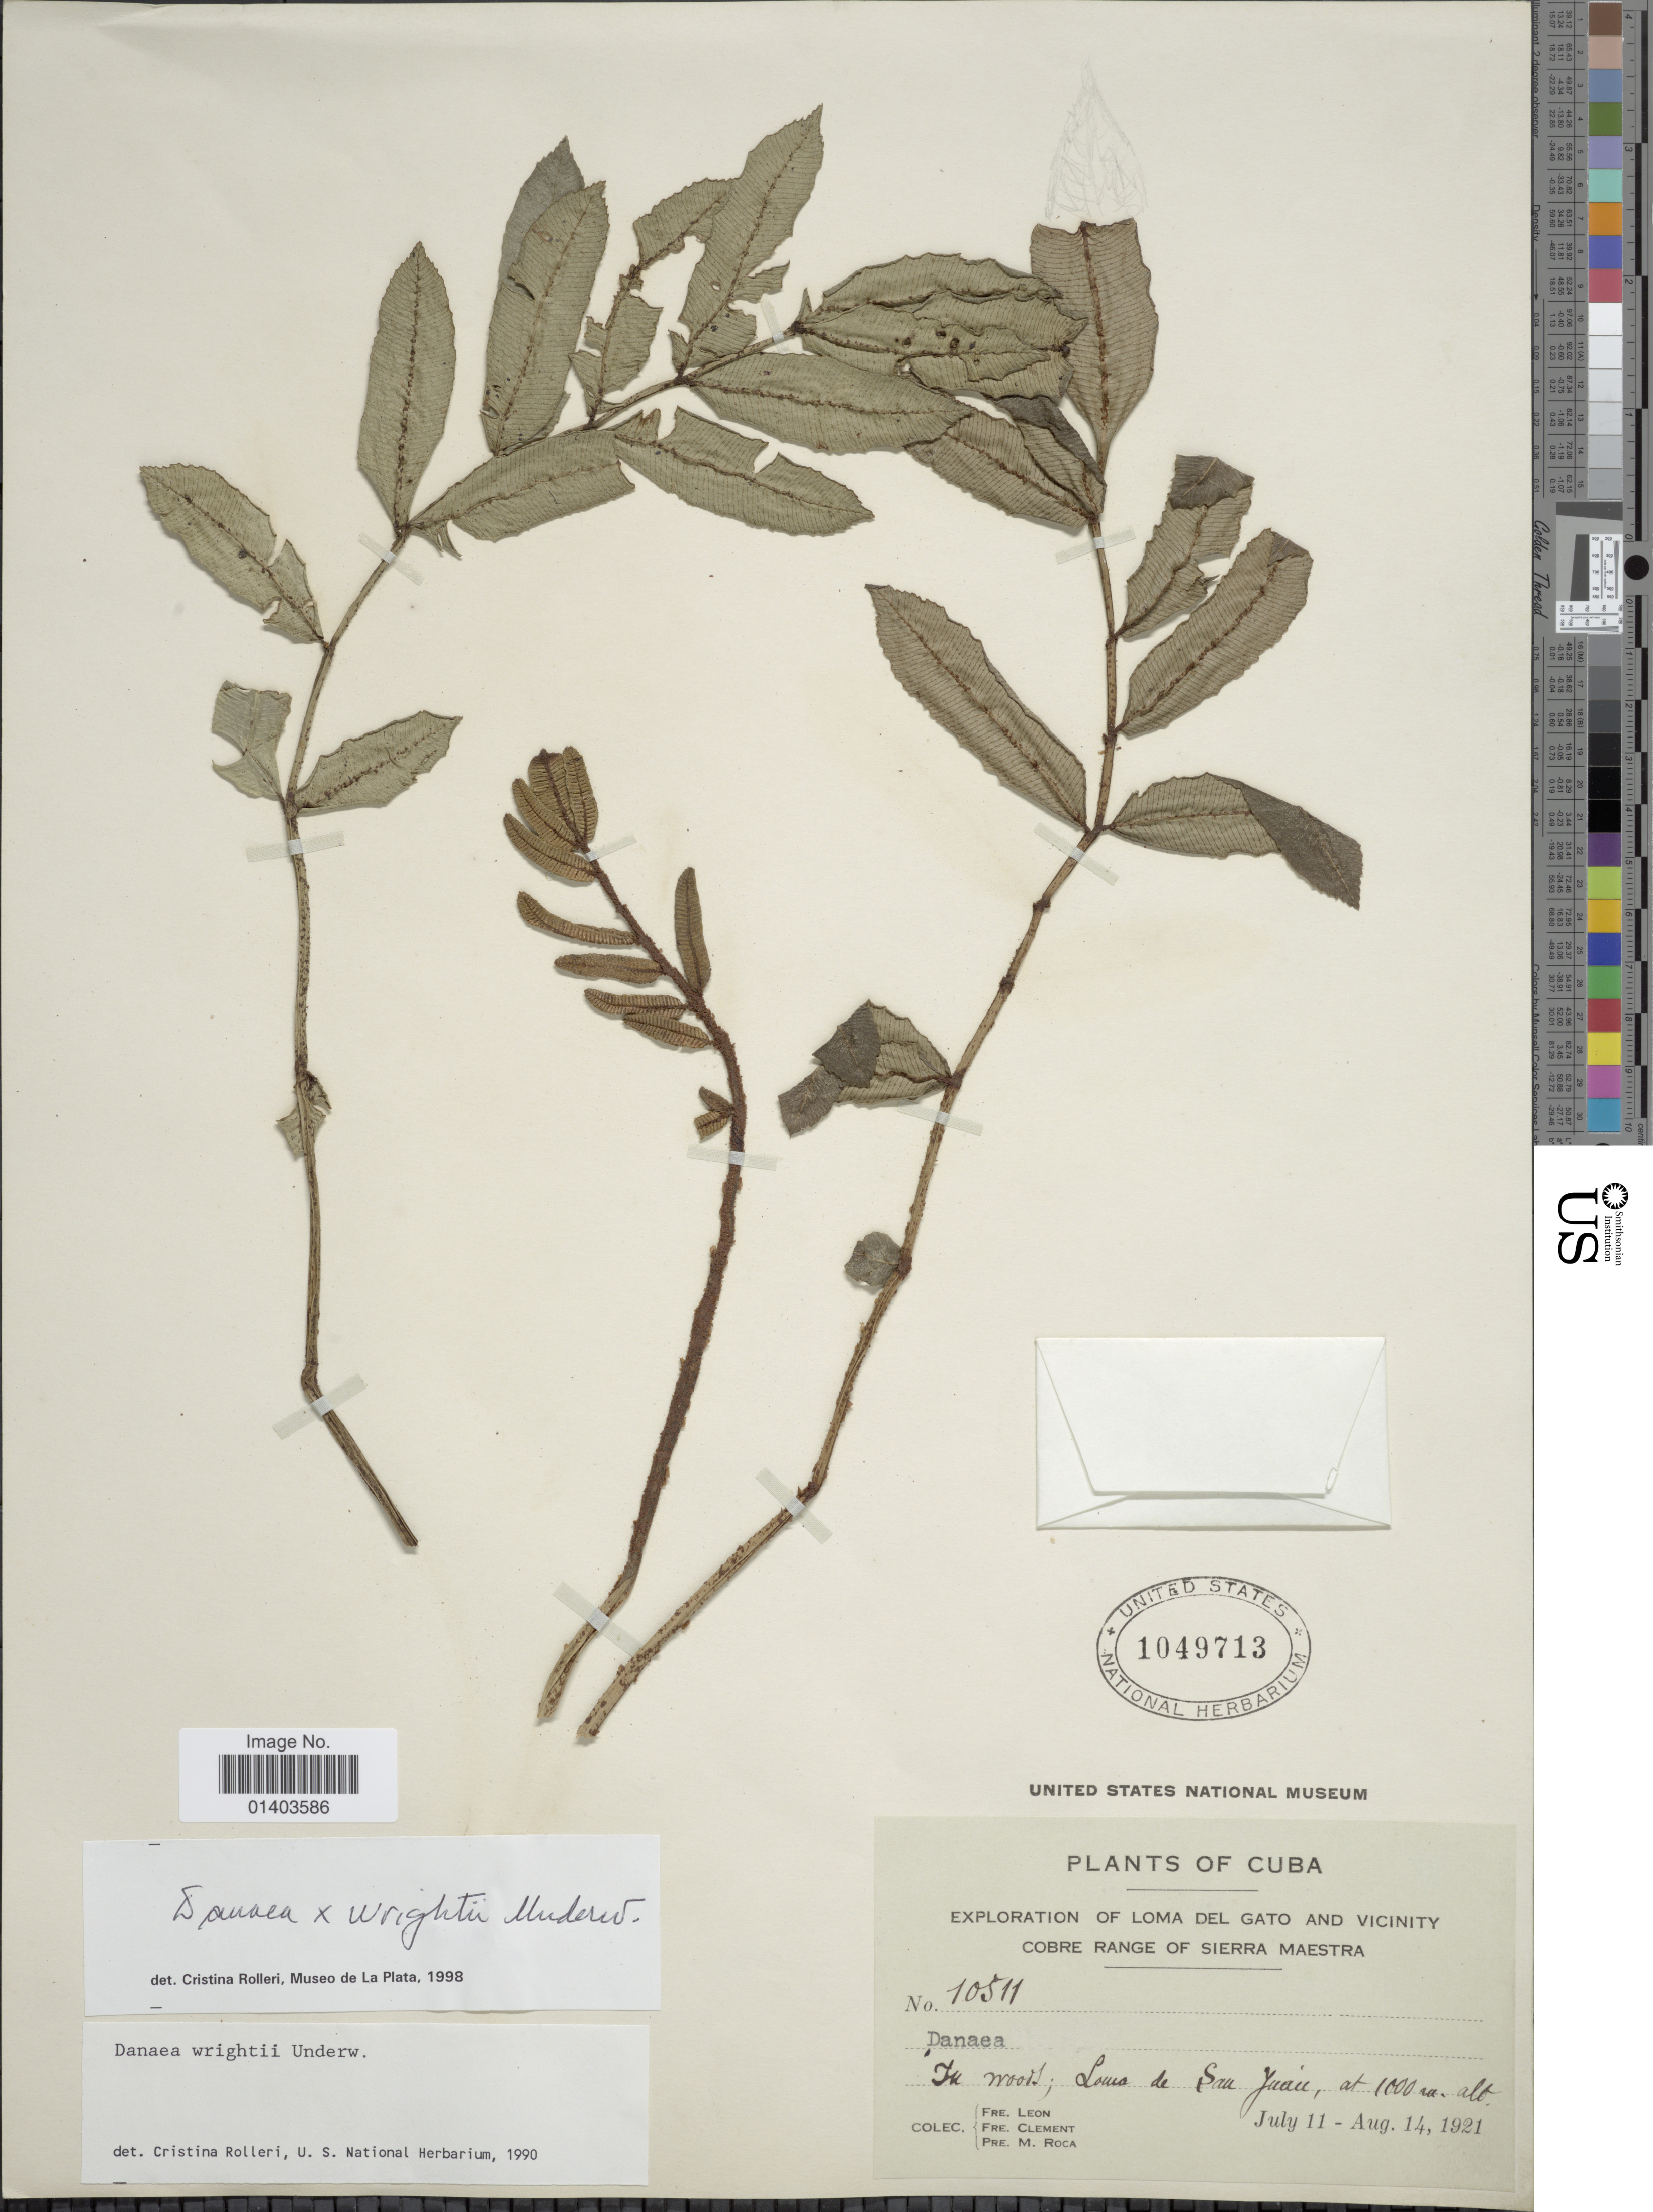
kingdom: Plantae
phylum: Tracheophyta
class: Polypodiopsida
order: Marattiales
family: Marattiaceae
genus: Danaea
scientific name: Danaea x wrightii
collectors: F. Leon, B. Clement & P. Roca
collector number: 10511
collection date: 1921-07-11/1921-08-14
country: Cuba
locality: Loma del Gato and vicinity Cobre Range of Sierra Maestre, Loma de San Juan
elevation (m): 1000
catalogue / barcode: US 1049713